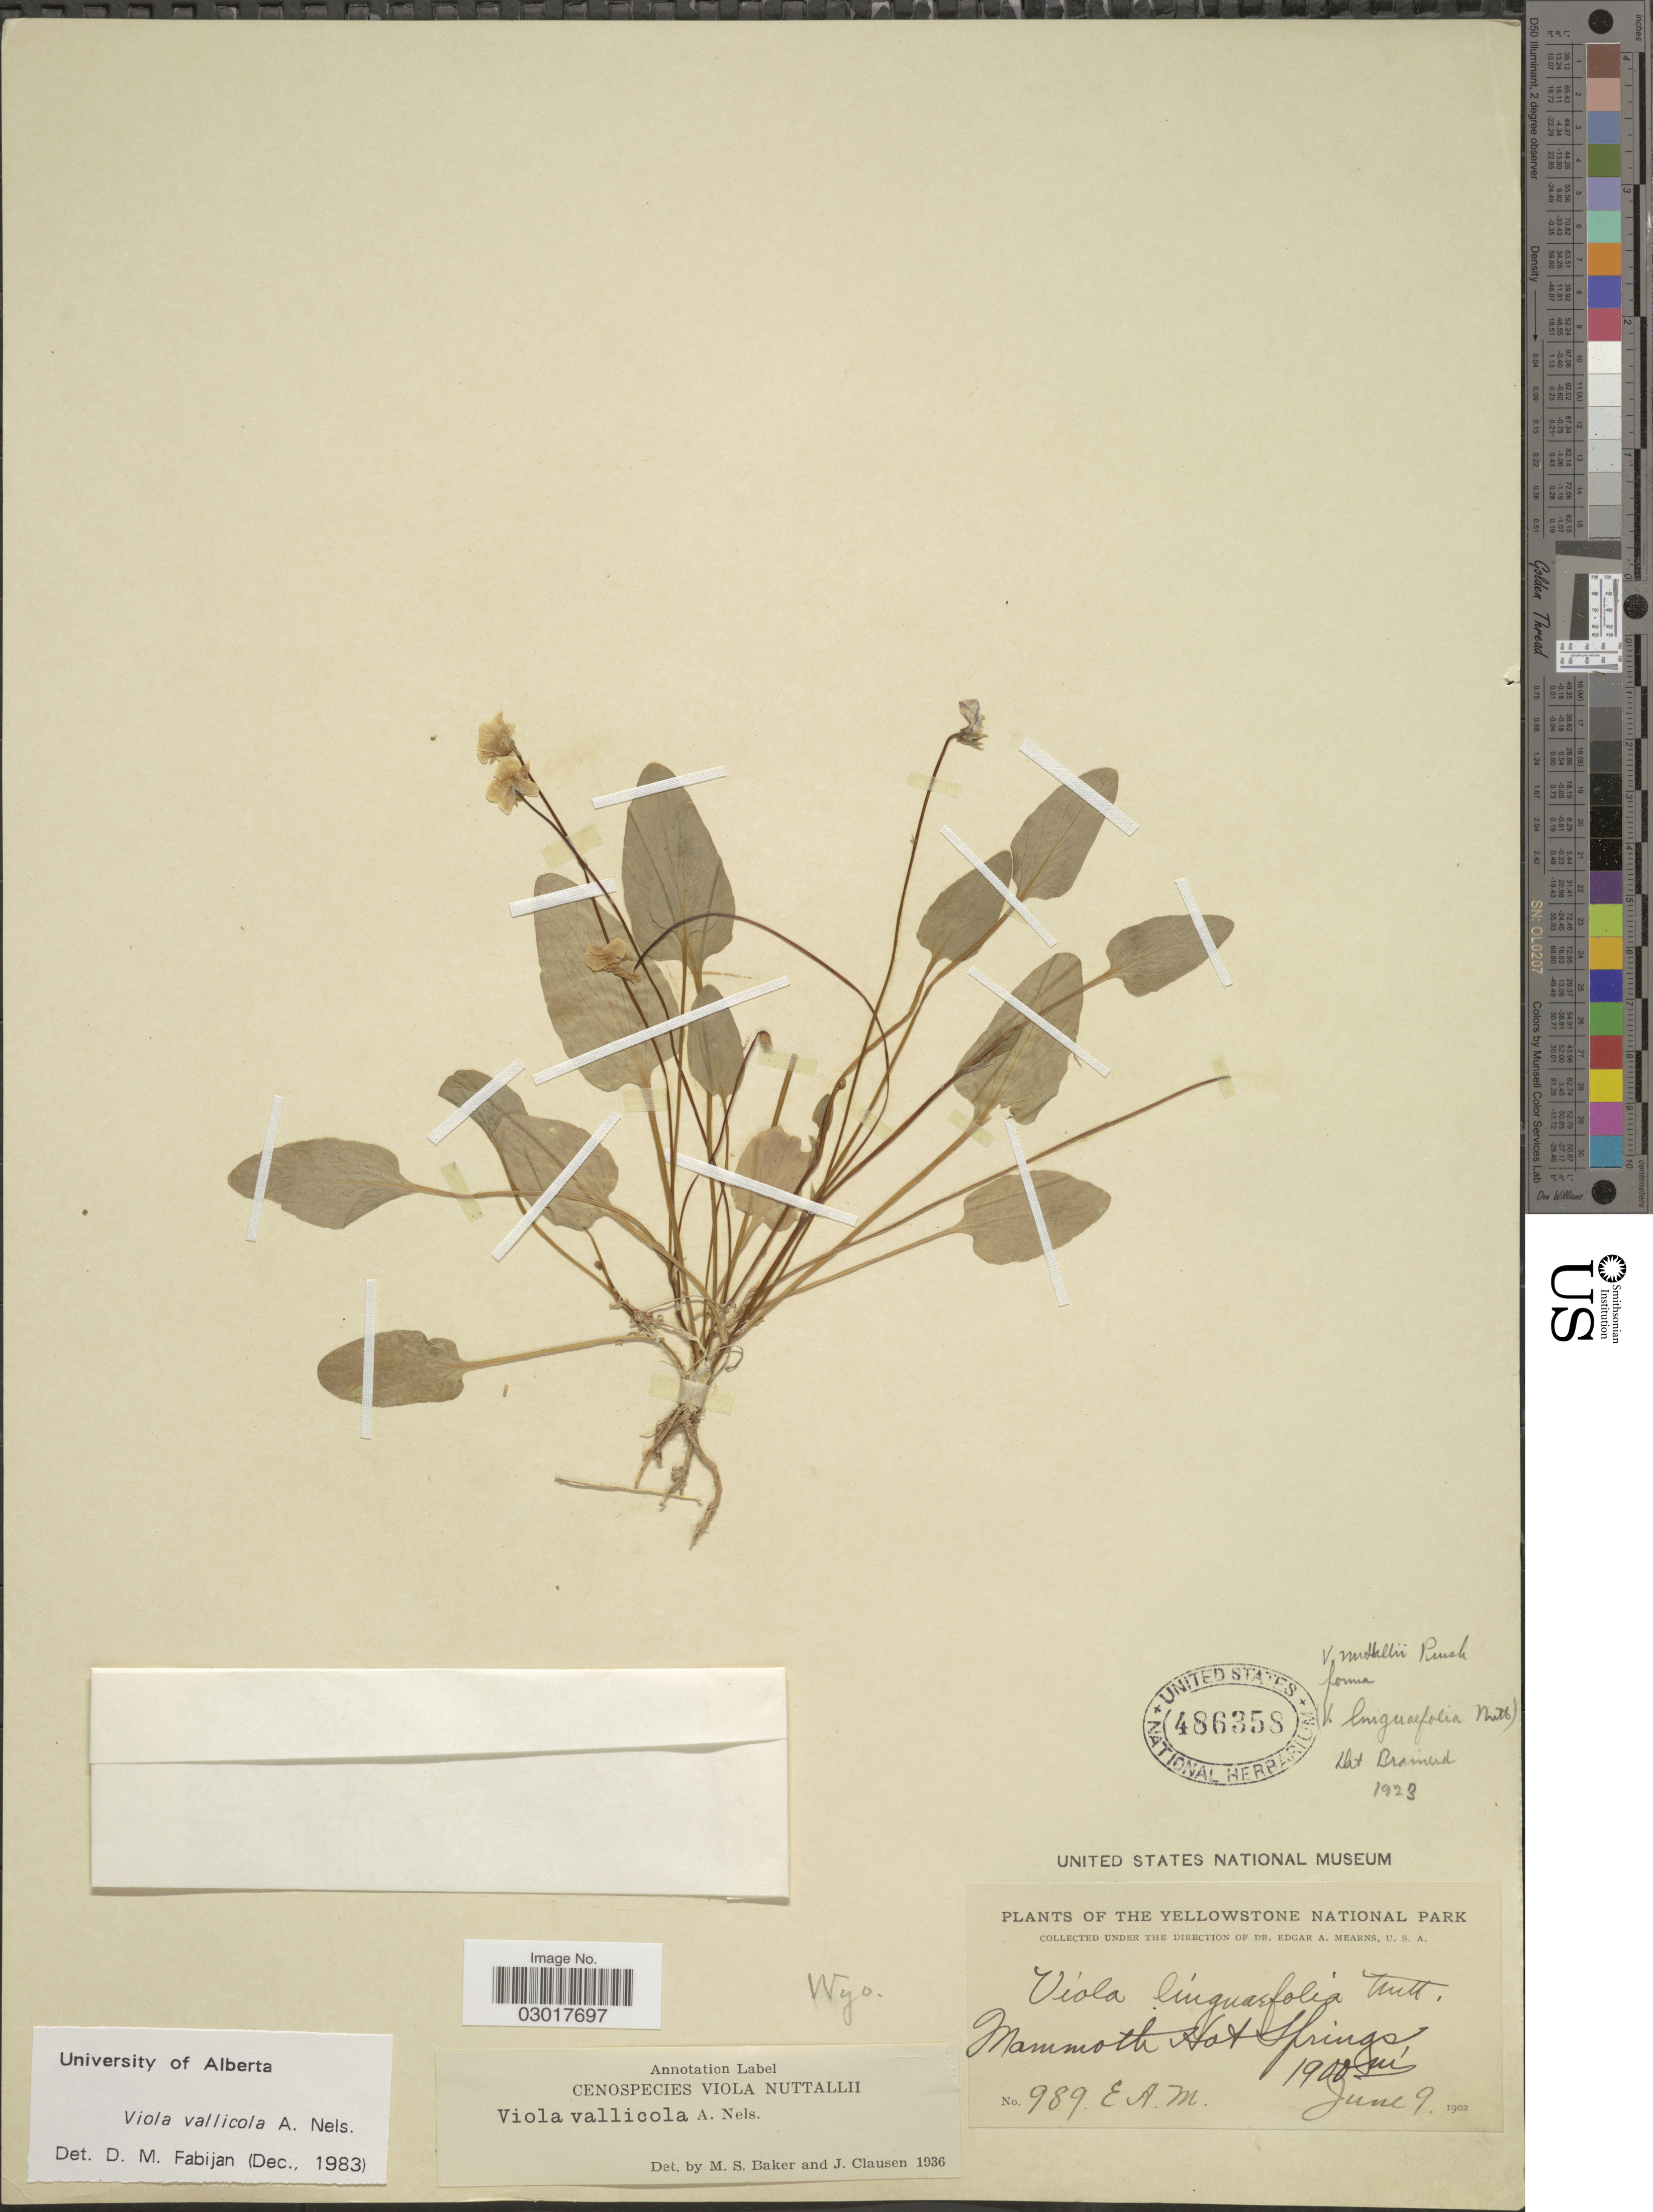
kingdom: Plantae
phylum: Tracheophyta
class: Magnoliopsida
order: Malpighiales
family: Violaceae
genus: Viola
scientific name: Viola vallicola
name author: A. Nelson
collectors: E. A. Mearns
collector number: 989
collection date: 1902-06-09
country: United States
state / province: Wyoming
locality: Yellowstone National Park. Mammoth Hot Springs.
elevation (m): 1900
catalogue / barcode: US 486358